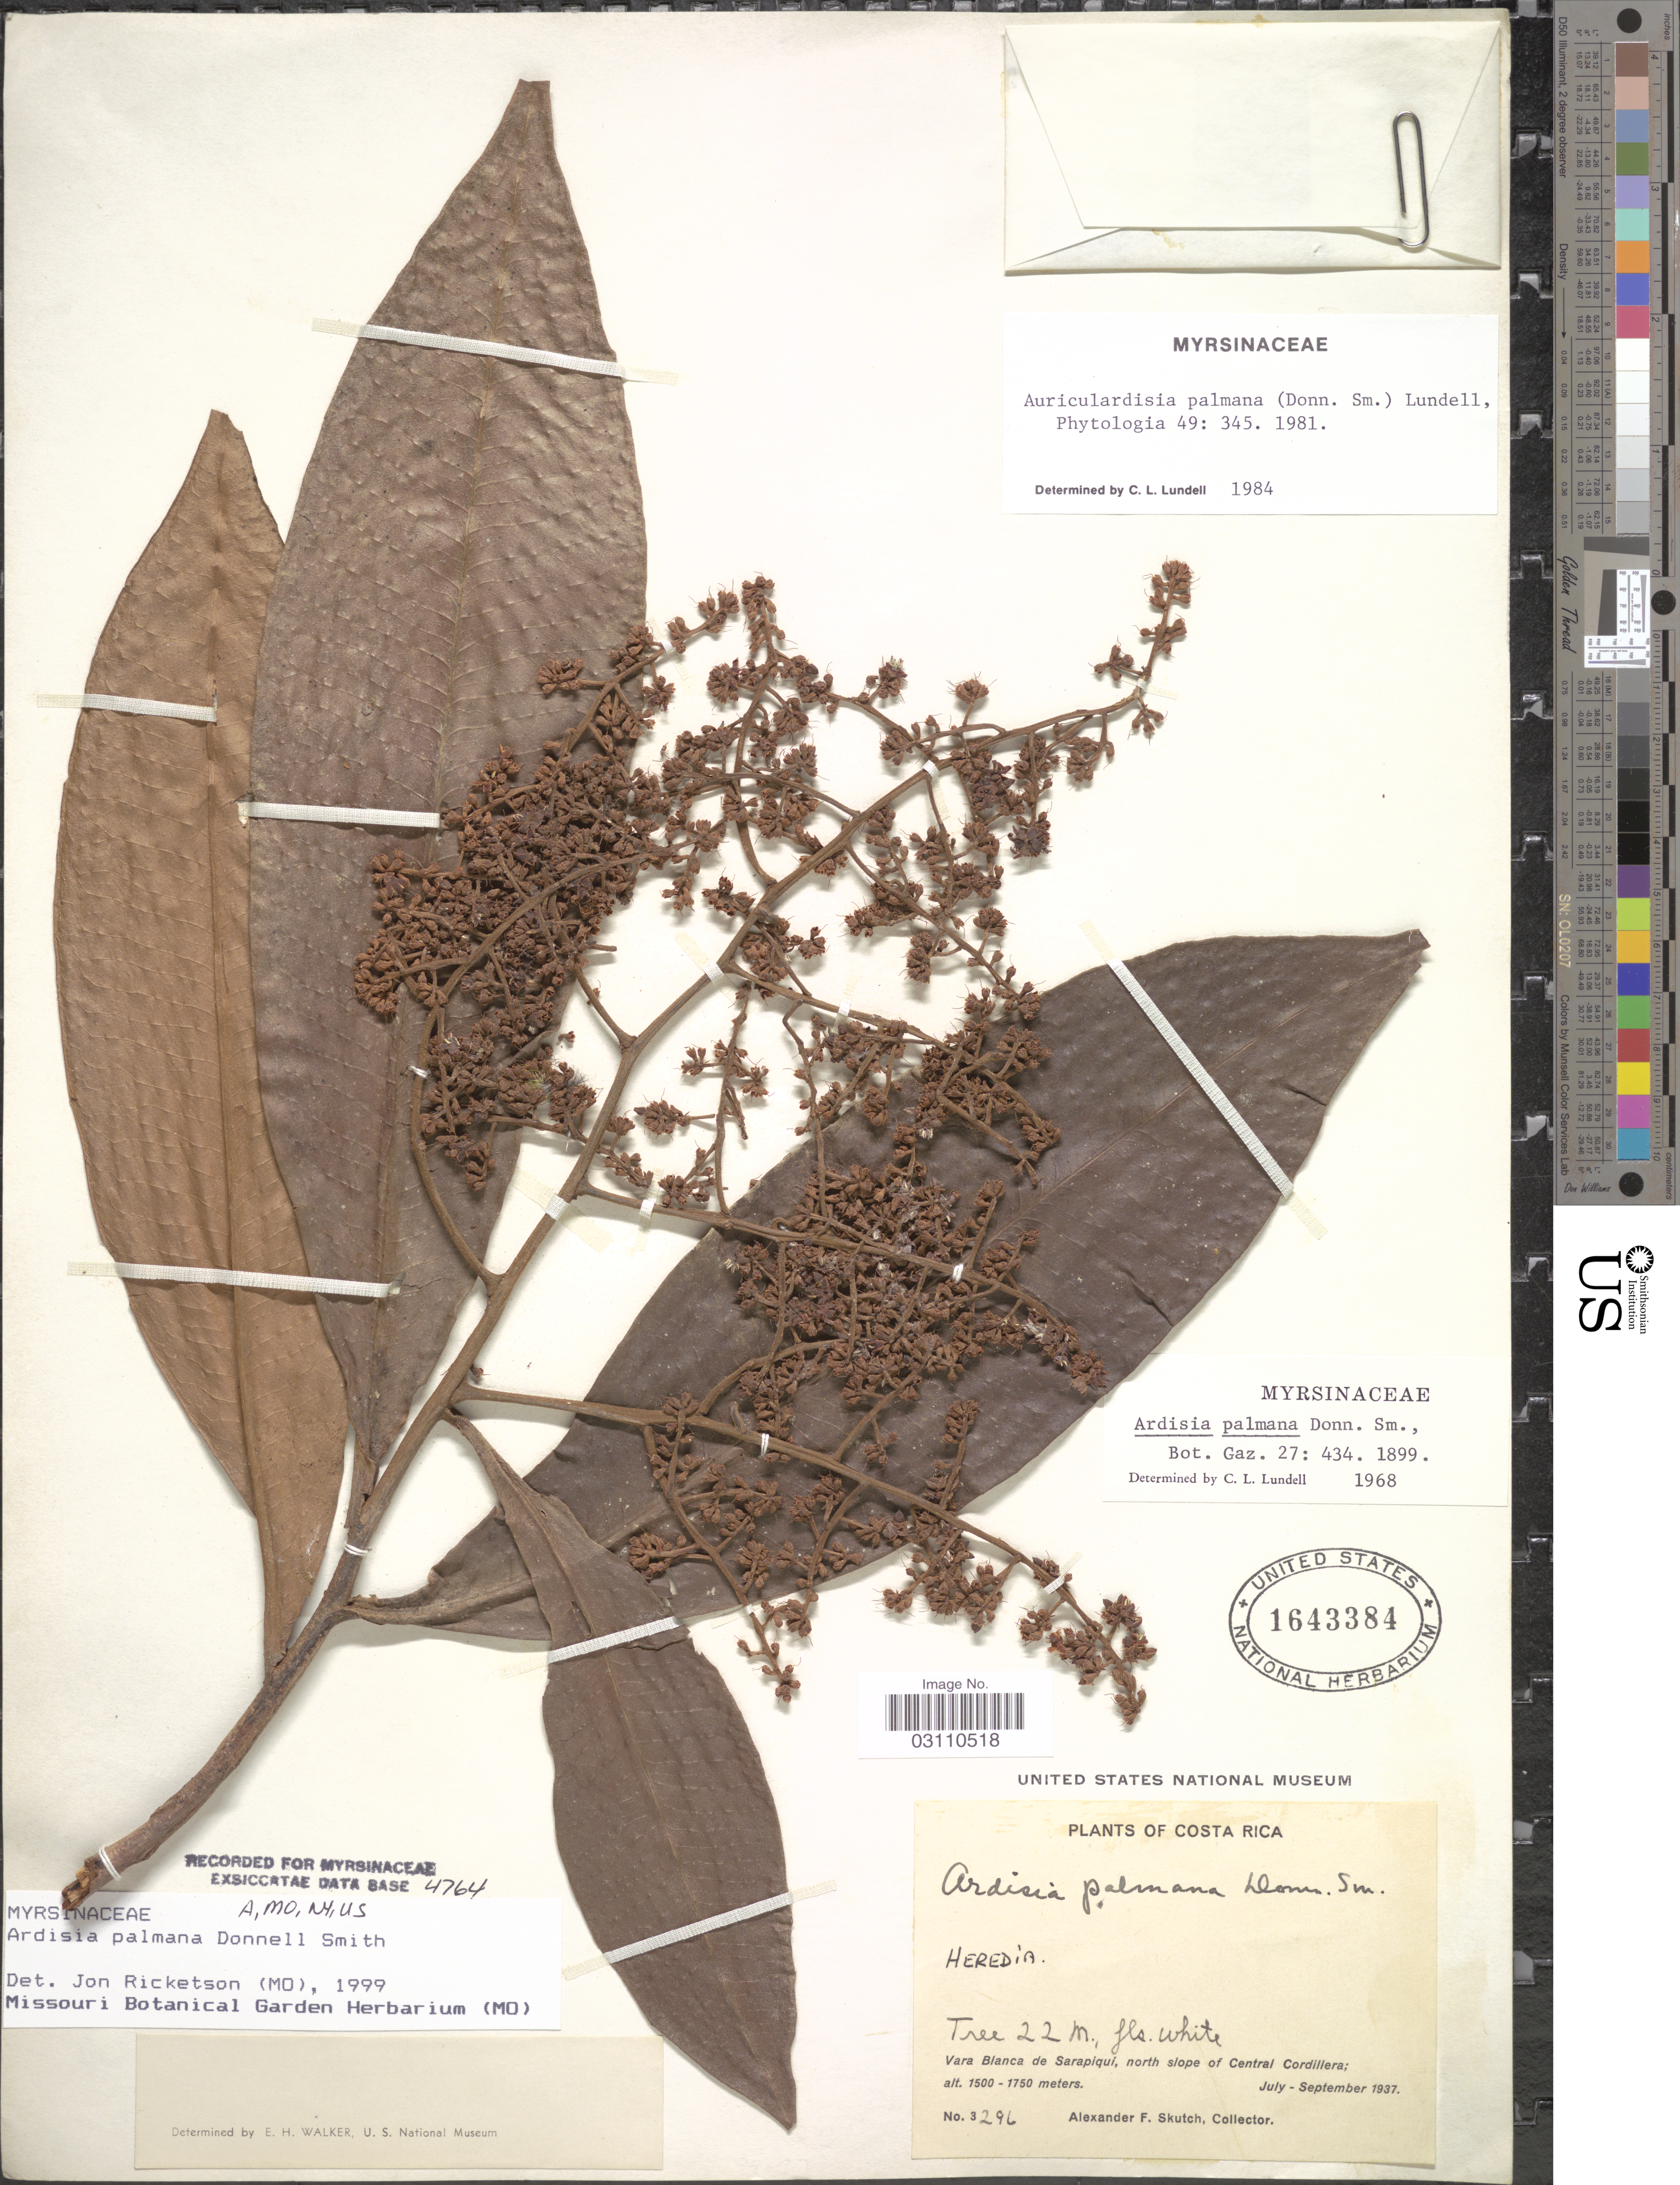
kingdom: Plantae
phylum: Tracheophyta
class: Magnoliopsida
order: Ericales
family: Primulaceae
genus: Ardisia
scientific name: Ardisia palmana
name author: Donn. Sm.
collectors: A. F. Skutch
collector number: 3296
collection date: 1937-07/1937-09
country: Costa Rica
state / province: Heredia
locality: Vara Blanca de Sarapiqui, north slope of Central Cordillera.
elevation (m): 1500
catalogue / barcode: US 1643384